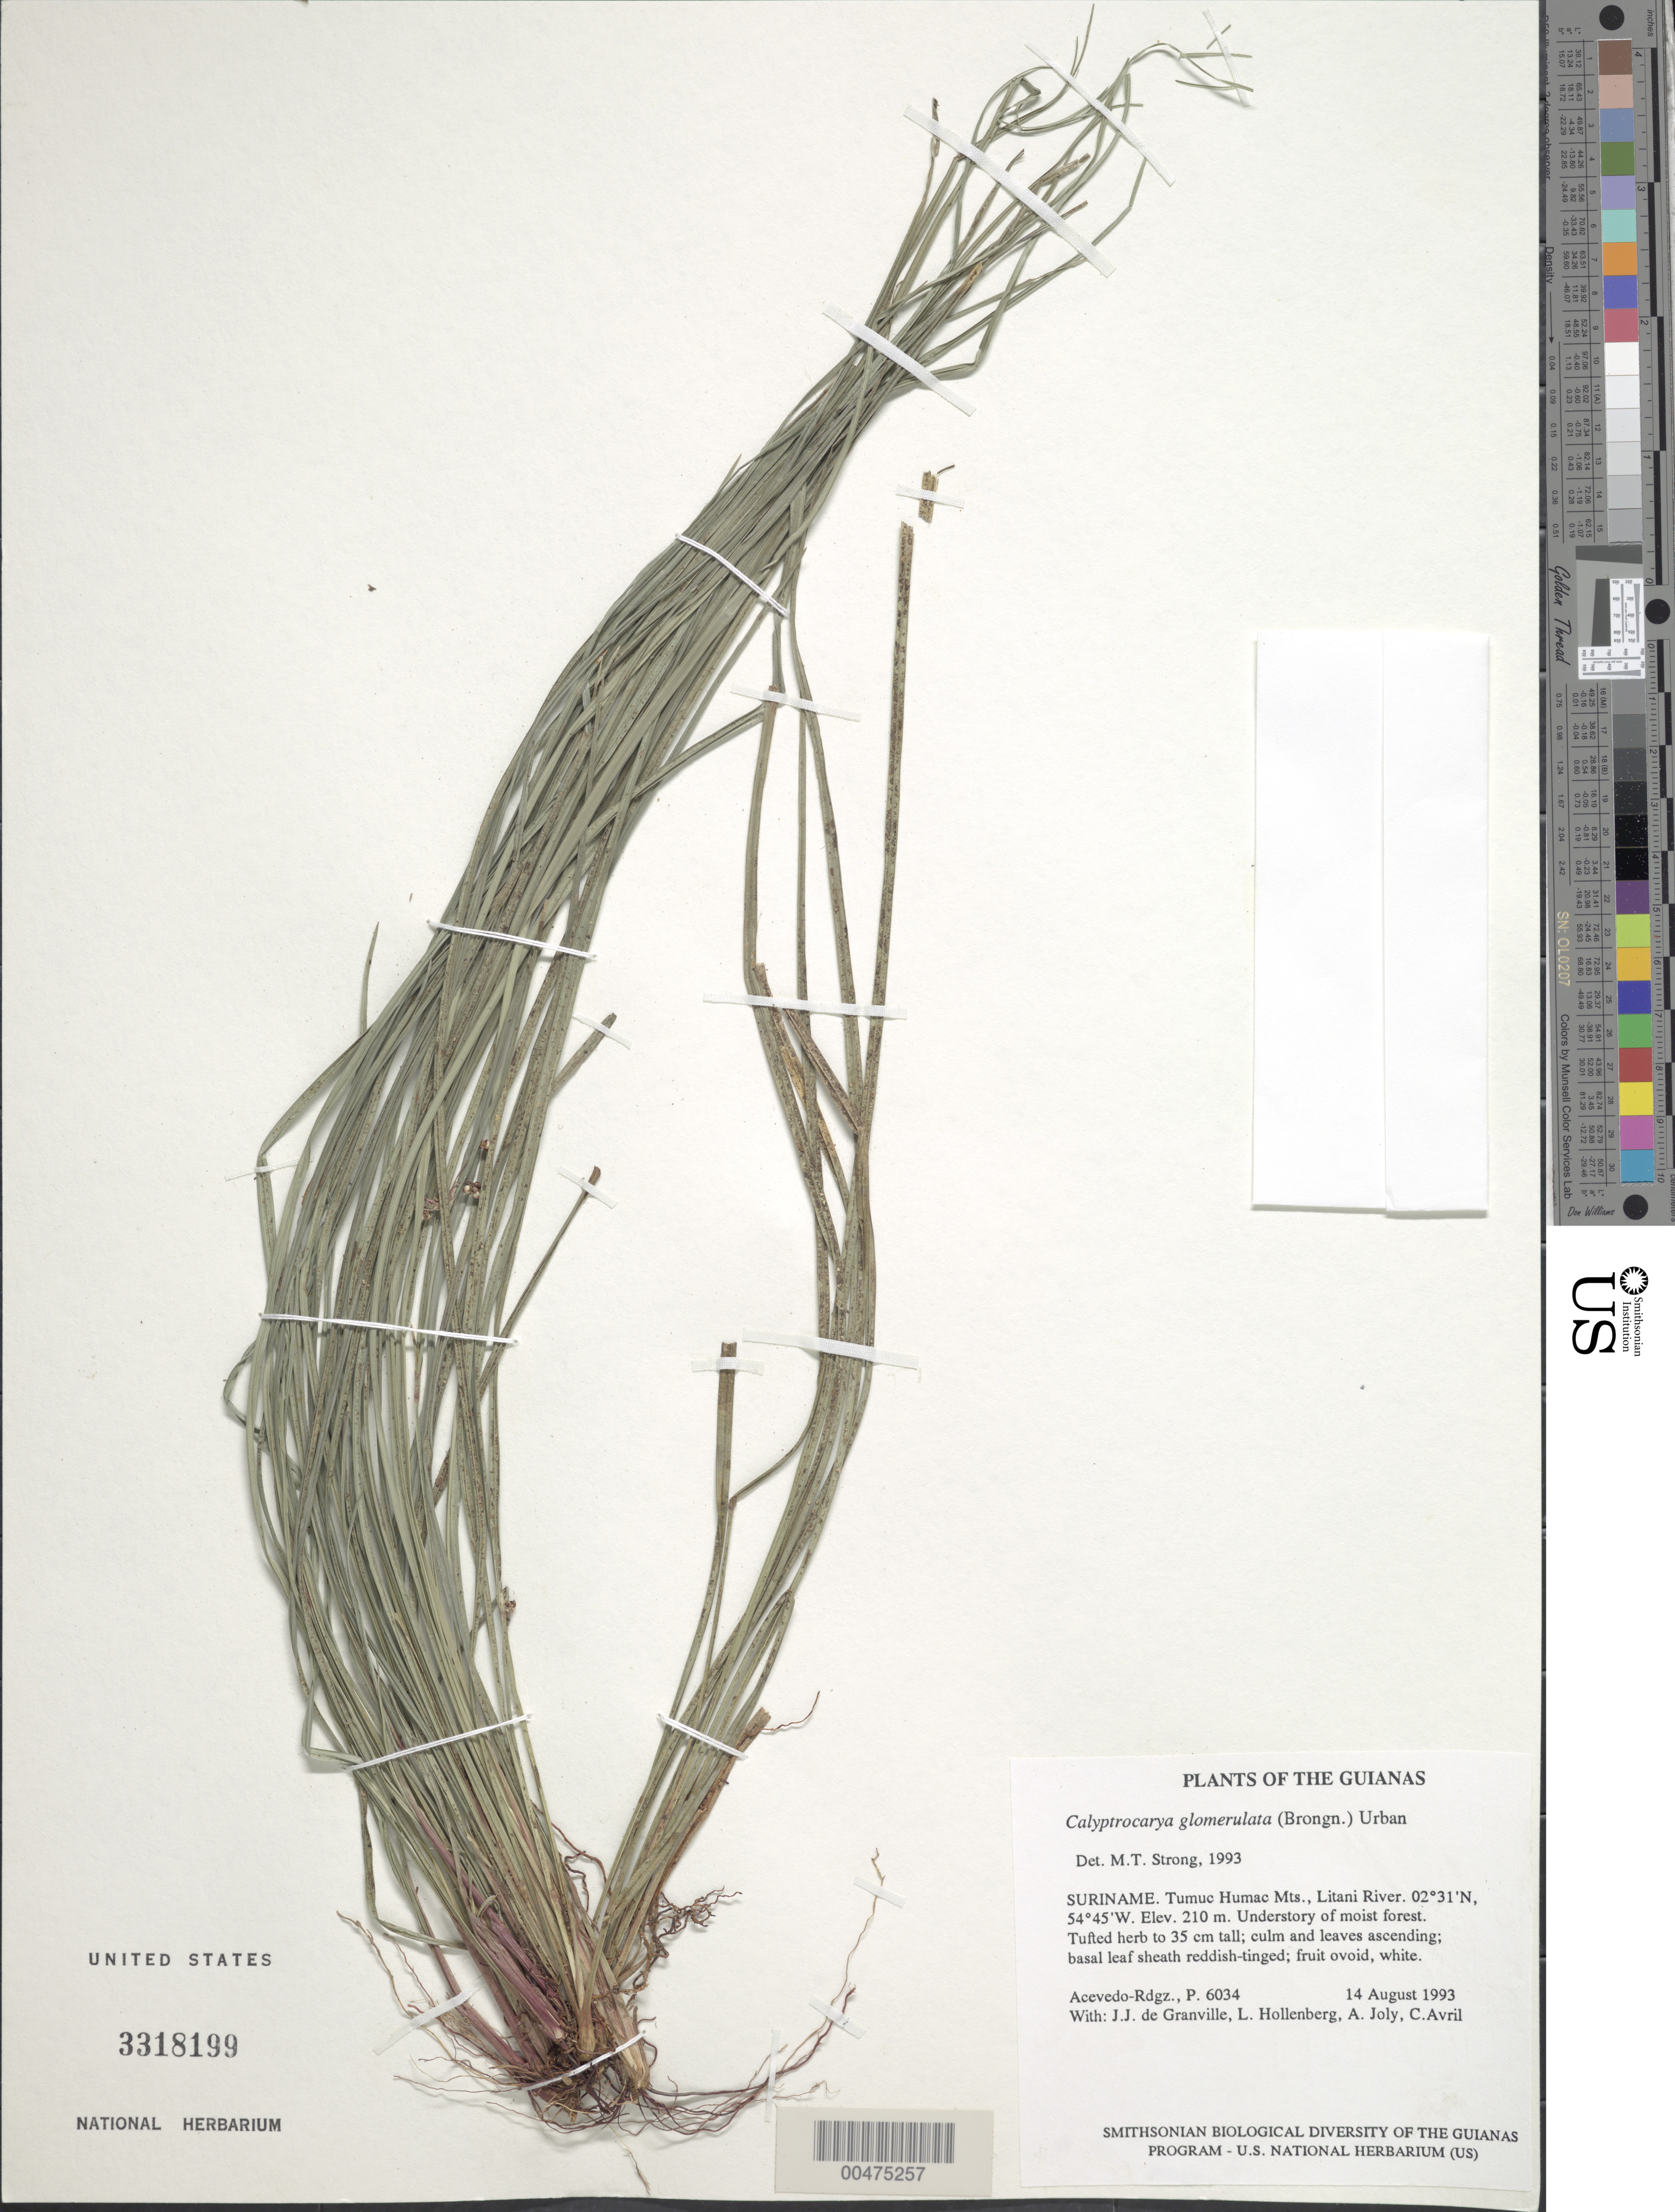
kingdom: Plantae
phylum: Tracheophyta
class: Liliopsida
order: Poales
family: Cyperaceae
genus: Calyptrocarya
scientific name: Calyptrocarya glomerulata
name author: (Brongn.) Urb.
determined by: Strong, M. T., (US), Smithsonian Institution - National Museum of Natural History (UNITED STATES)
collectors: P. Acevedo-Rodr.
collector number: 6034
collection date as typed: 14 Aug 1993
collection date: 1993-08-14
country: Suriname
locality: Tumuc Humac Mts., Lituani River.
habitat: Understory of moist forest.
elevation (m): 210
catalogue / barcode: US 3318199